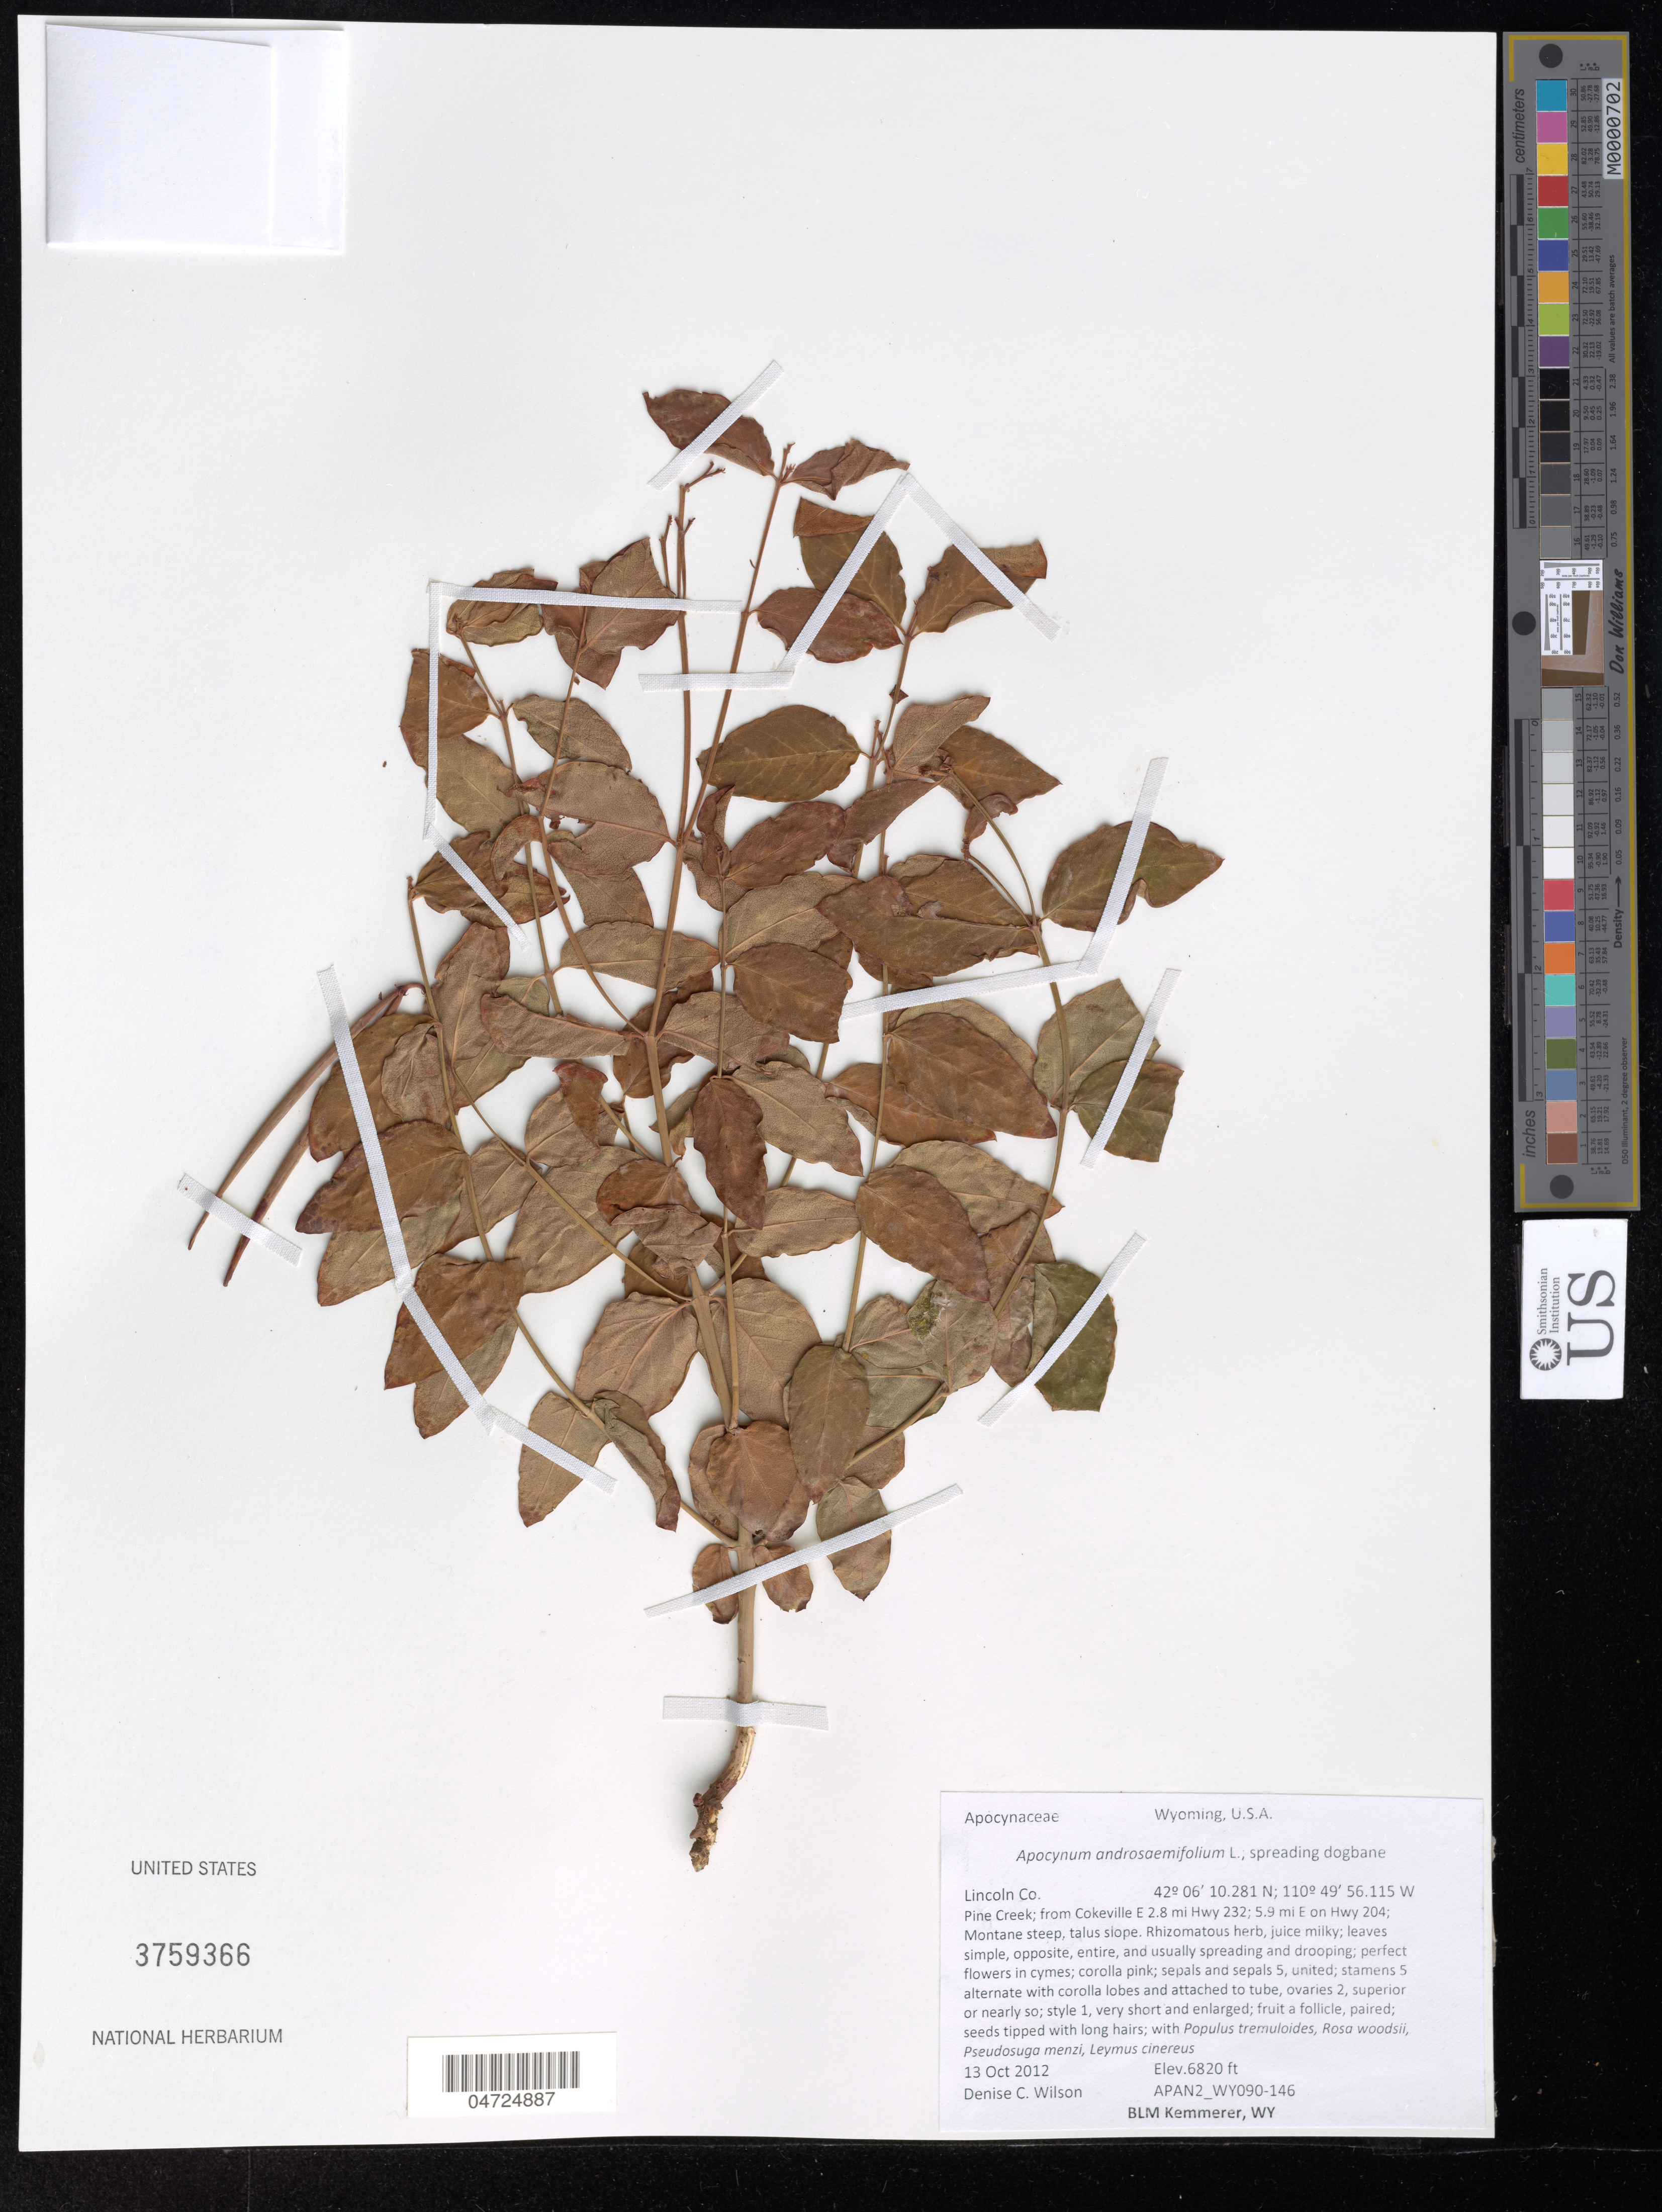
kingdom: Plantae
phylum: Tracheophyta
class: Magnoliopsida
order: Gentianales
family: Apocynaceae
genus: Apocynum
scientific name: Apocynum androsaemifolium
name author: L.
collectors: D. Wilson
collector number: APAN2_WY090-146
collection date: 2012-10-13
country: United States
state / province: Wyoming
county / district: Lincoln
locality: Lincoln Co. Pine Creek; from Cokeville E 2.8 mi Hwy 232; 5.9 mi E on Hwy 204.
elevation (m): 2079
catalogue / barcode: US 3759366